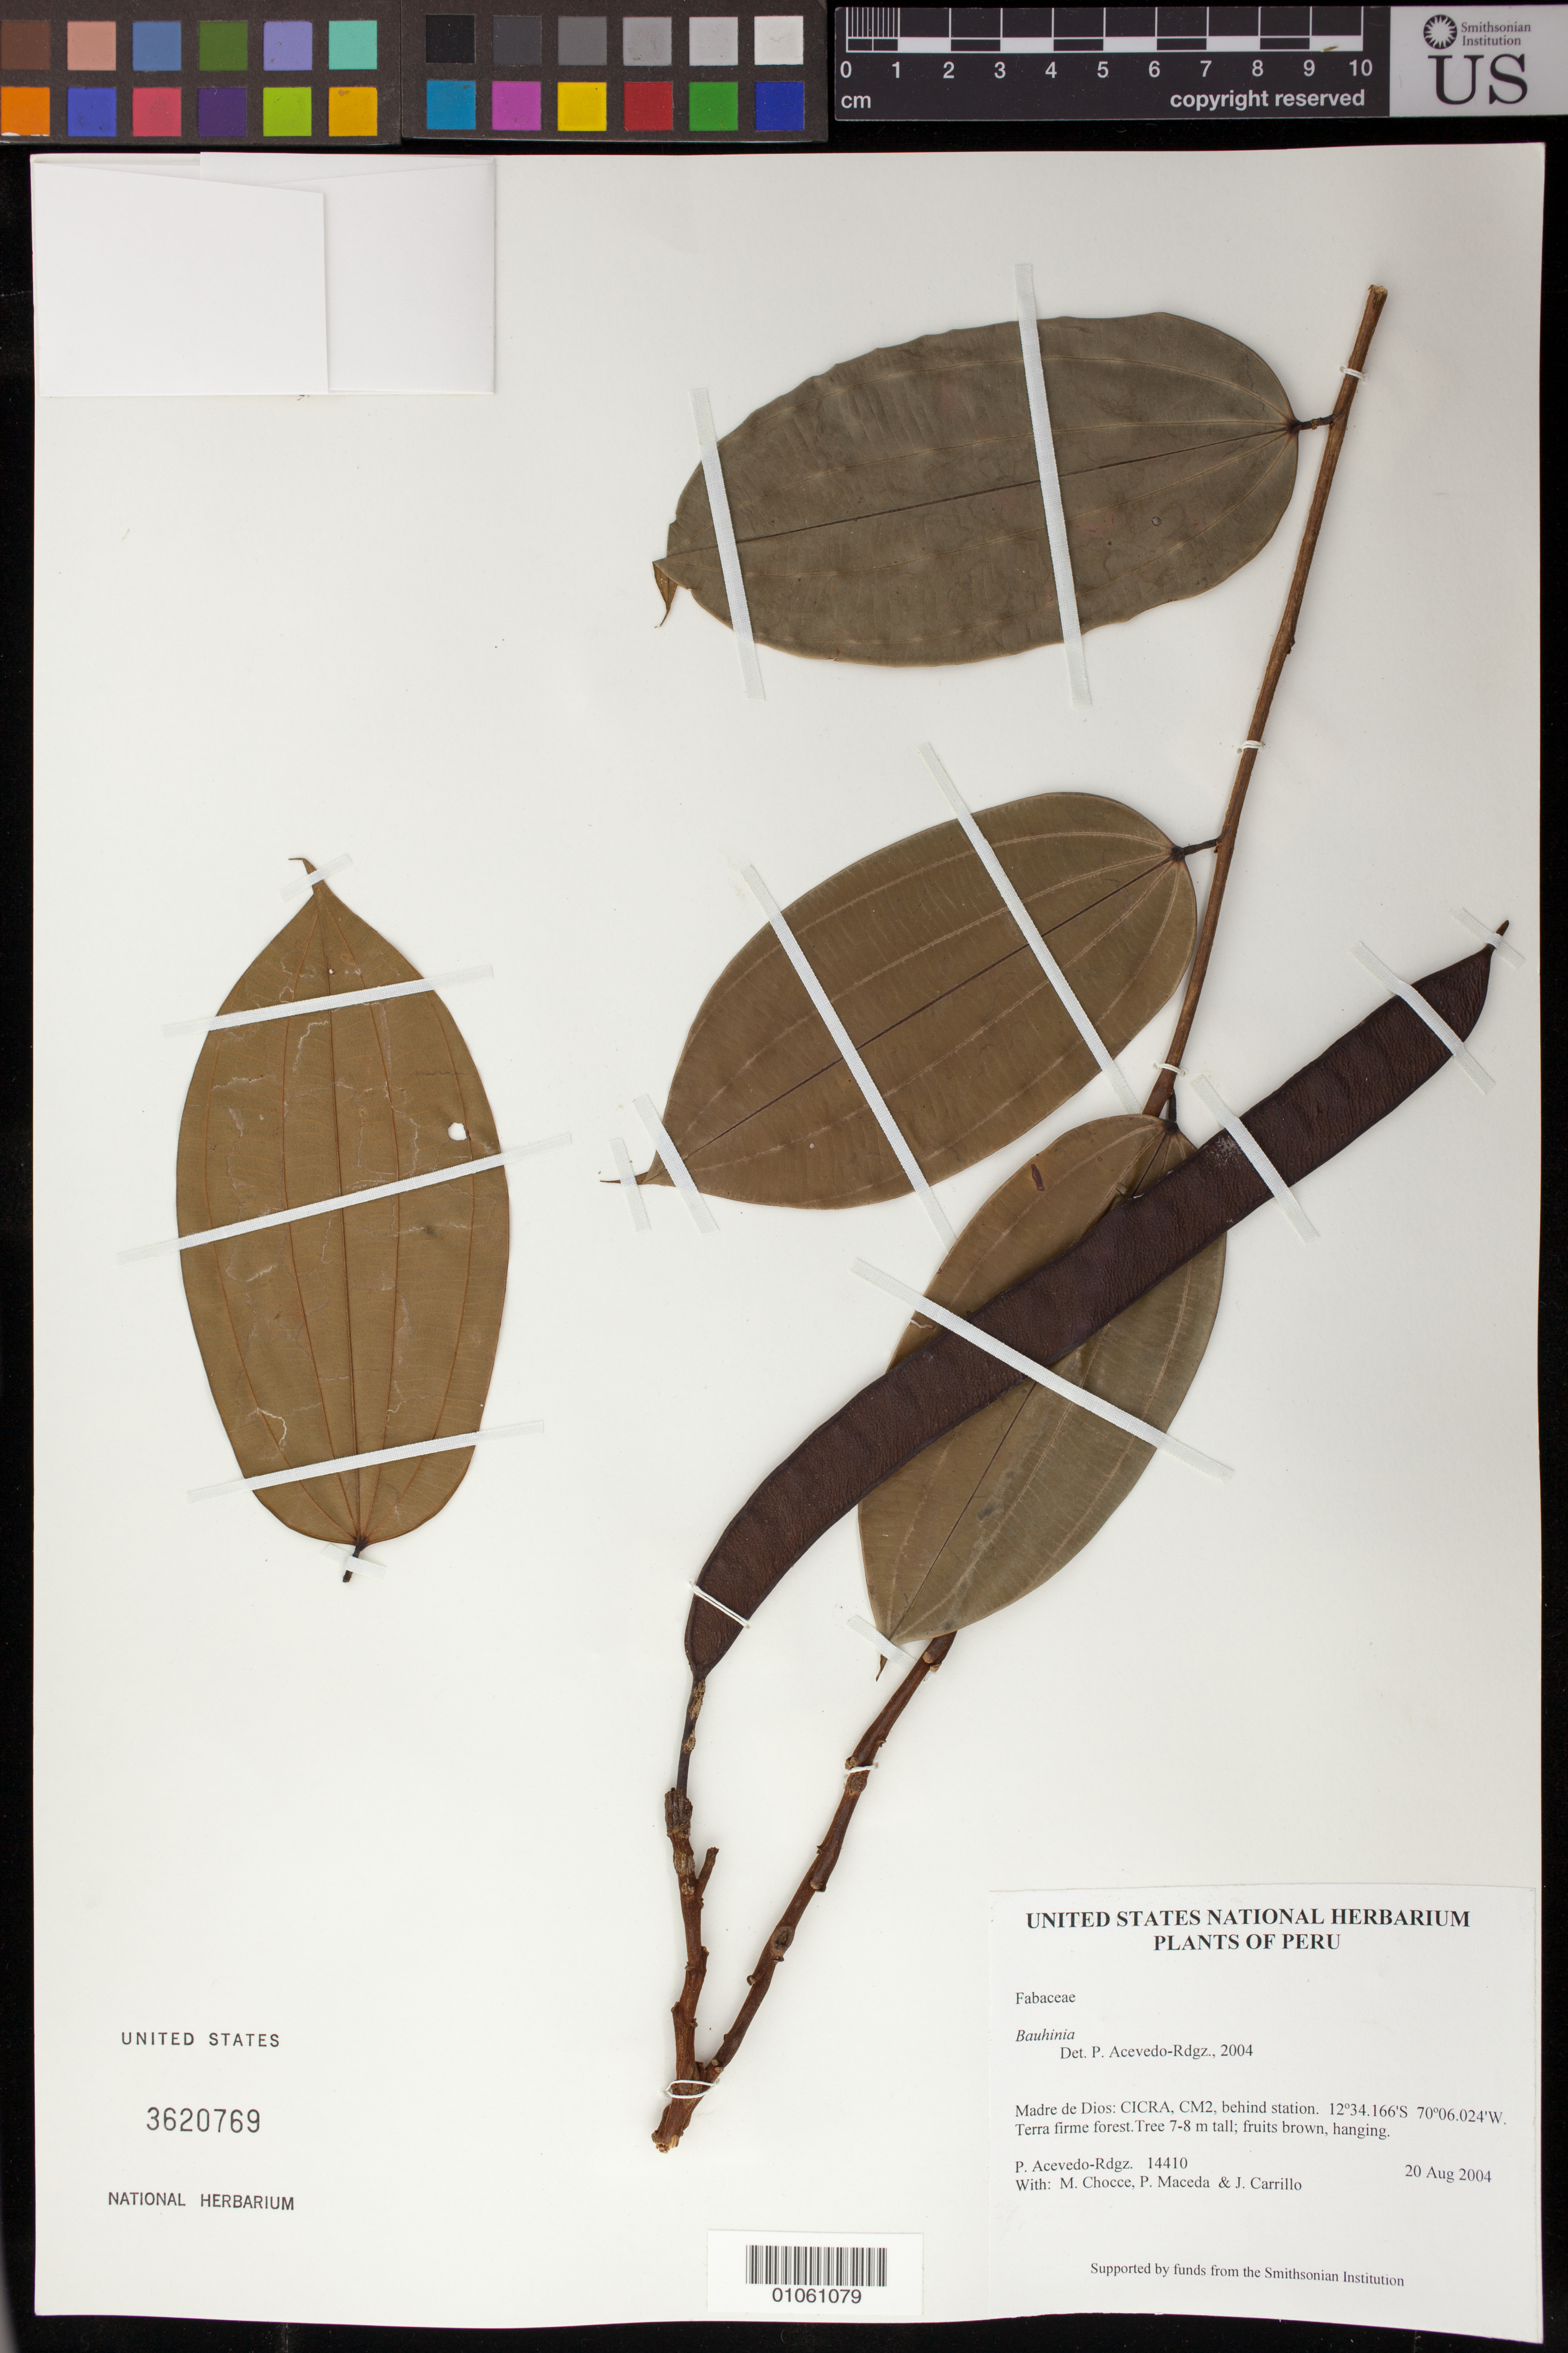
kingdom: Plantae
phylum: Tracheophyta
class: Magnoliopsida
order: Fabales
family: Fabaceae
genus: Bauhinia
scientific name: Bauhinia longicuspis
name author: Spruce ex Benth.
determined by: Strong, M. T., (US), Smithsonian Institution - National Museum of Natural History (UNITED STATES)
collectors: P. Acevedo-Rodr., M. Chocce, P. Maceda & J. Carrillo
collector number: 14410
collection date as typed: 20 Aug 2004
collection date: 2004-08-20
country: Peru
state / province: Madre de Dios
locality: Madre de Dios: CICRA, CM2, behind station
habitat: Terra firme forest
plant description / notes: US, NY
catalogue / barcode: US 3620769